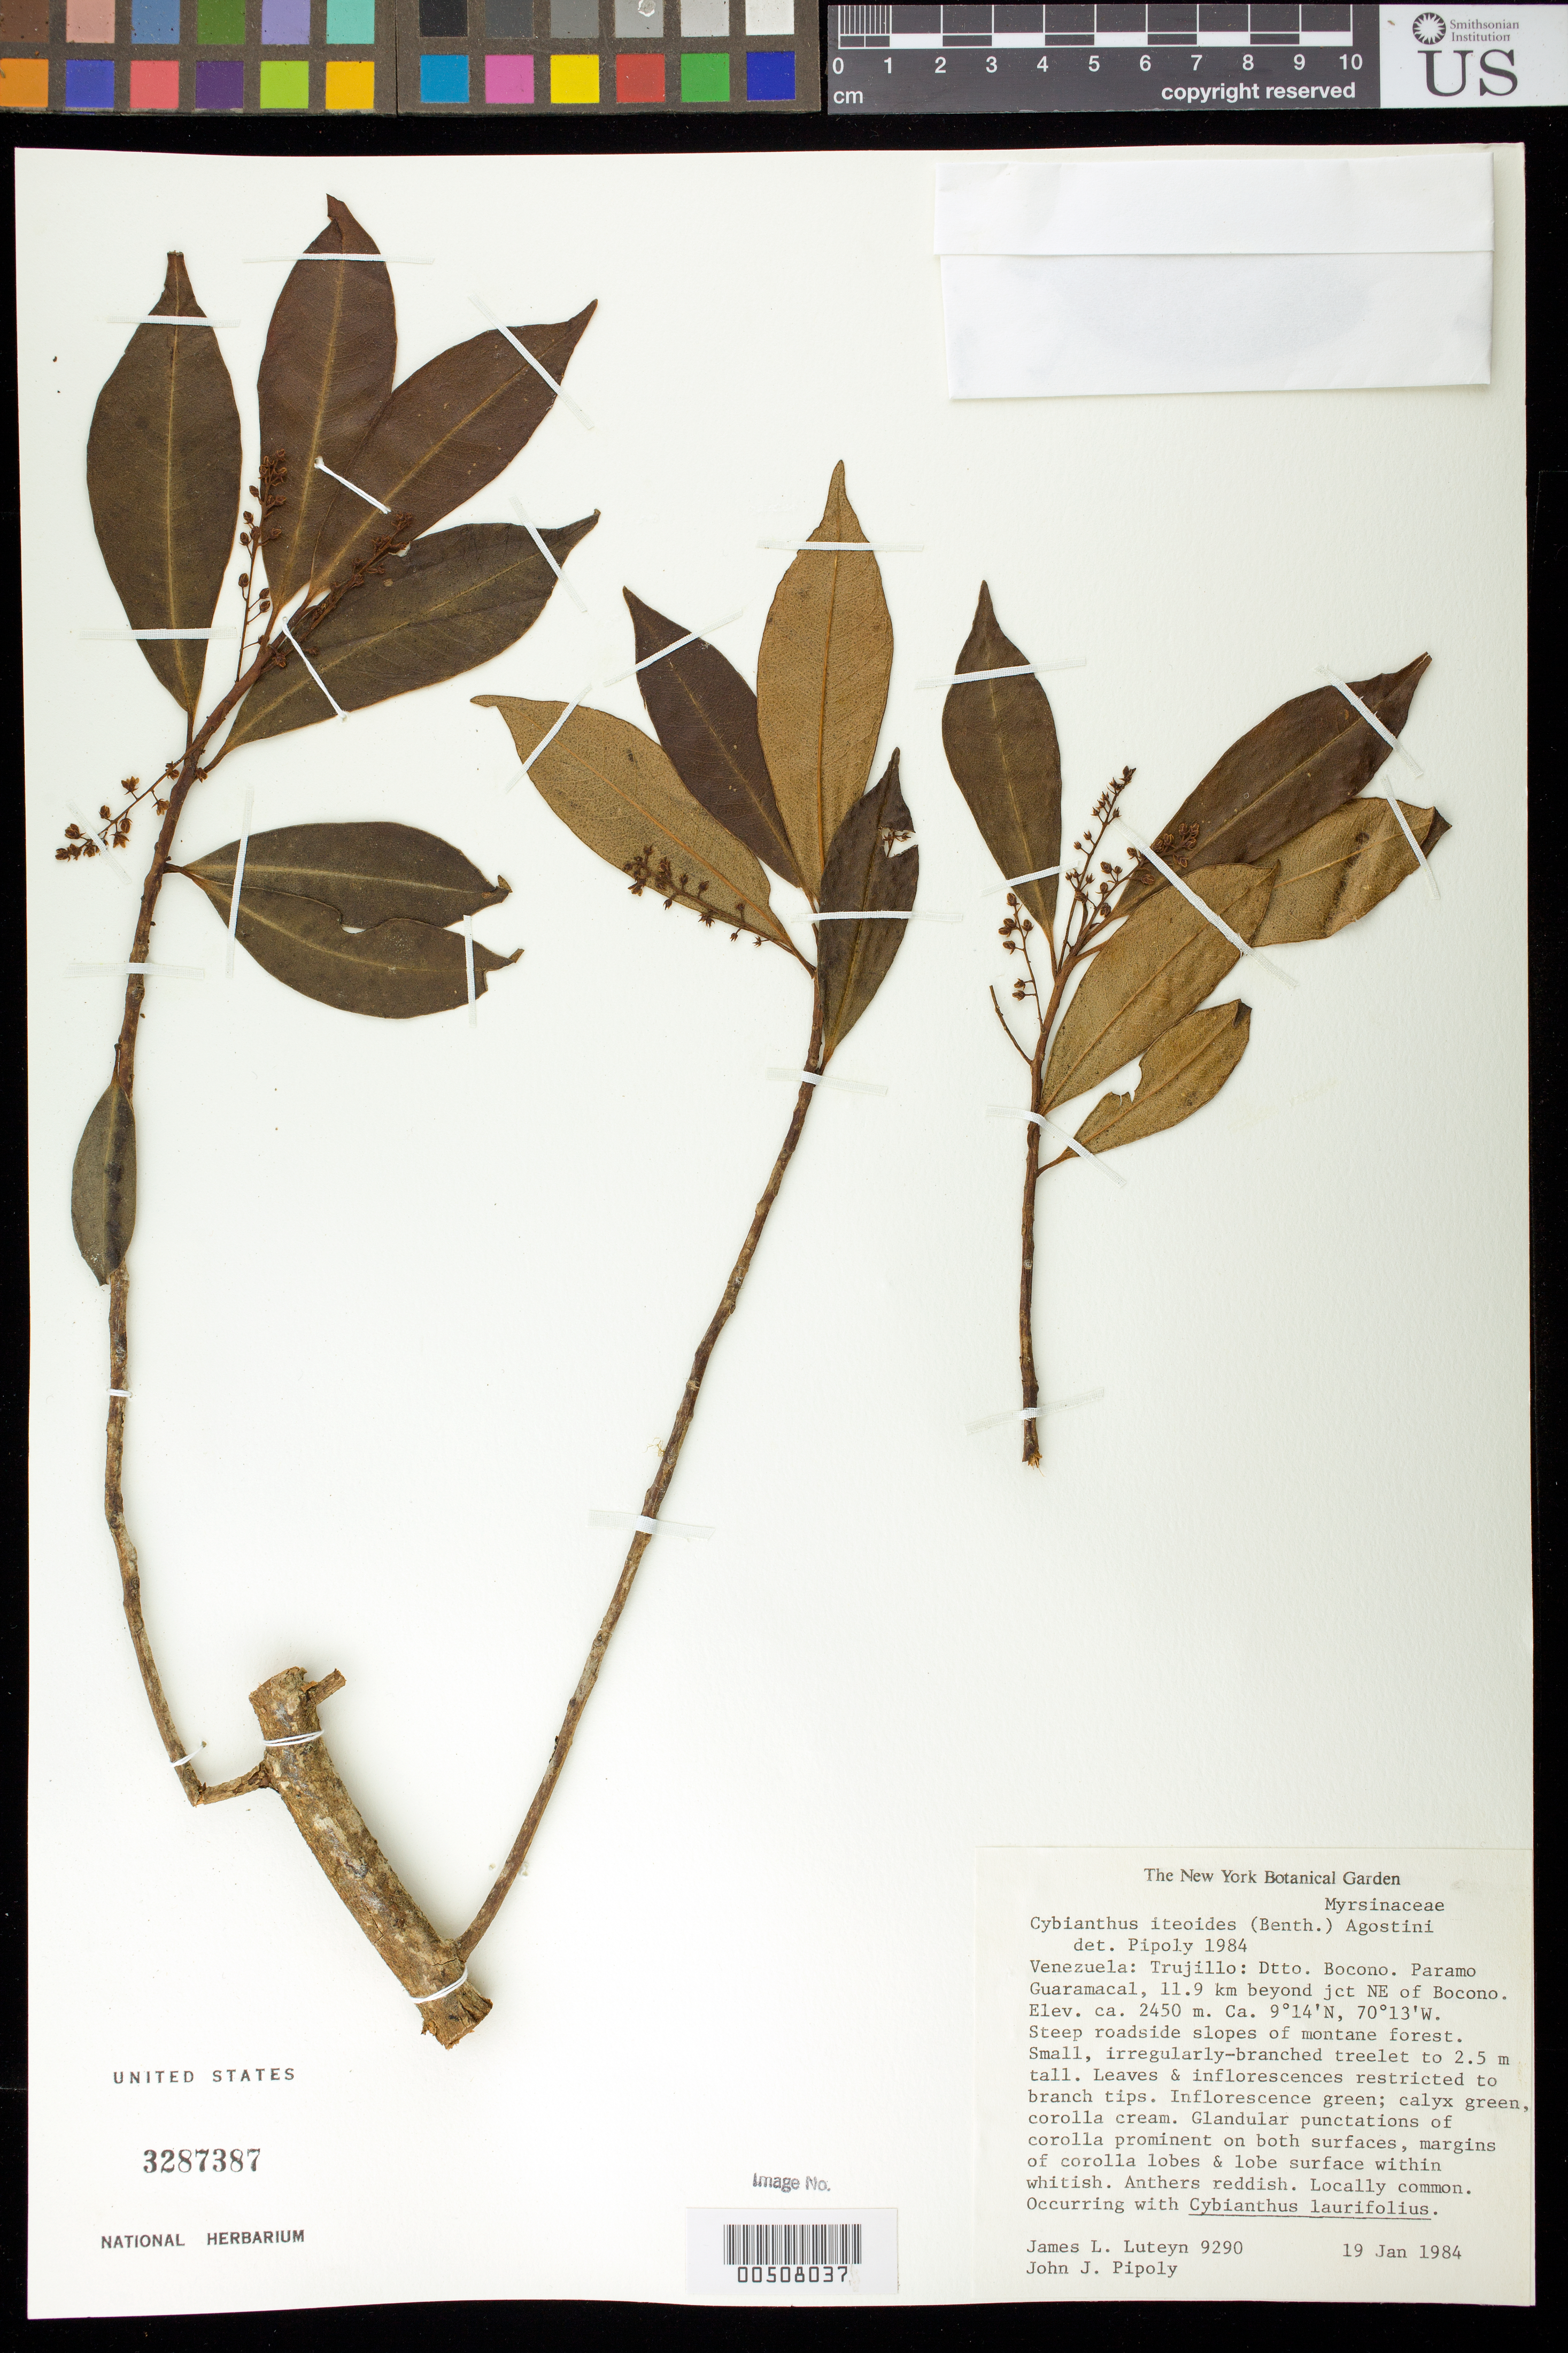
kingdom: Plantae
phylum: Tracheophyta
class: Magnoliopsida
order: Ericales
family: Primulaceae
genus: Cybianthus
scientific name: Cybianthus iteoides subsp. nevadensis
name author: (Miq.) Pipoly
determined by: Pipoly, J. J., III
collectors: J. L. Luteyn & J. J. Pipoly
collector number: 9290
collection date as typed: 19 Jan 1984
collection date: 1984-01-19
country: Venezuela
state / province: Trujillo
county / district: Boconó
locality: Páramo Guaramacal, 11.9 km beyond jct NE of Boconó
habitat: Steep roadside slopes of montane forest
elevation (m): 2450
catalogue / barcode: US 3287387